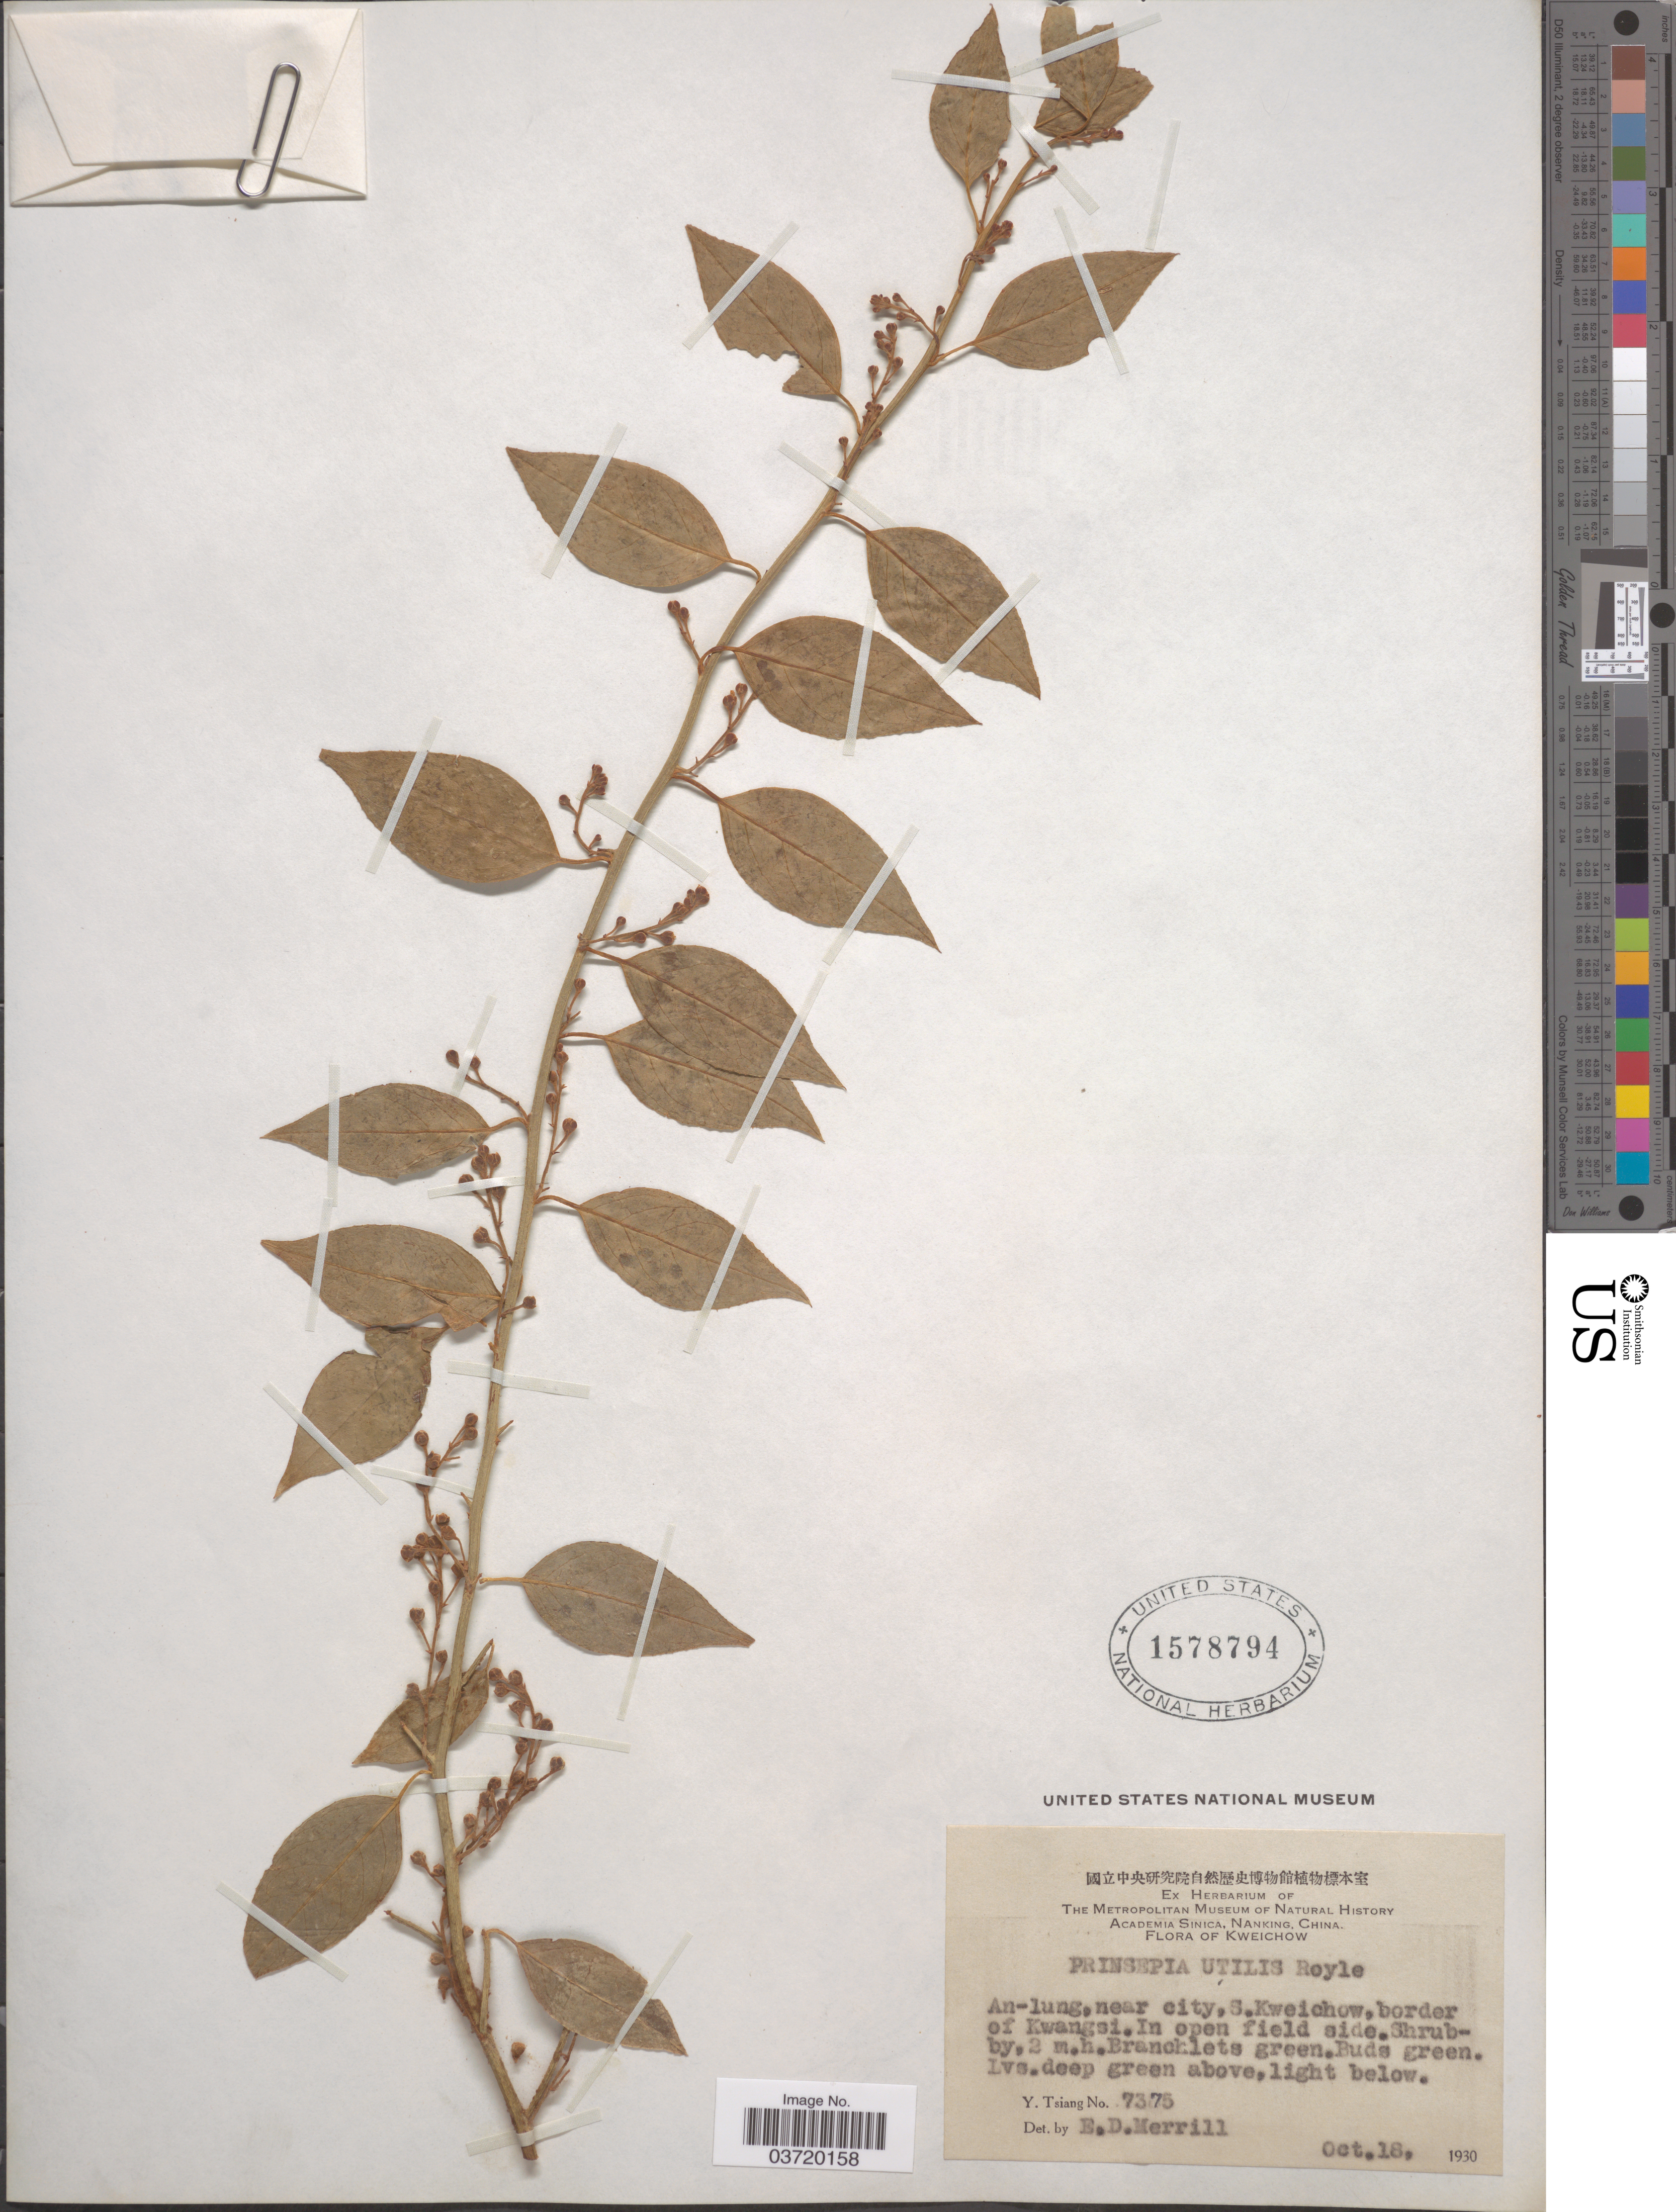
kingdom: Plantae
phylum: Tracheophyta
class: Magnoliopsida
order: Rosales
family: Rosaceae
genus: Prinsepia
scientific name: Prinsepia utilis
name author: Royle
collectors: Y. Tsiang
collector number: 7375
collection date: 1930-10-18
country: China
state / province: Guizhou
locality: Kweichow. An-lung, near city, S. Kweichow, border of Kwangsi. In open field side.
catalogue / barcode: US 1578794